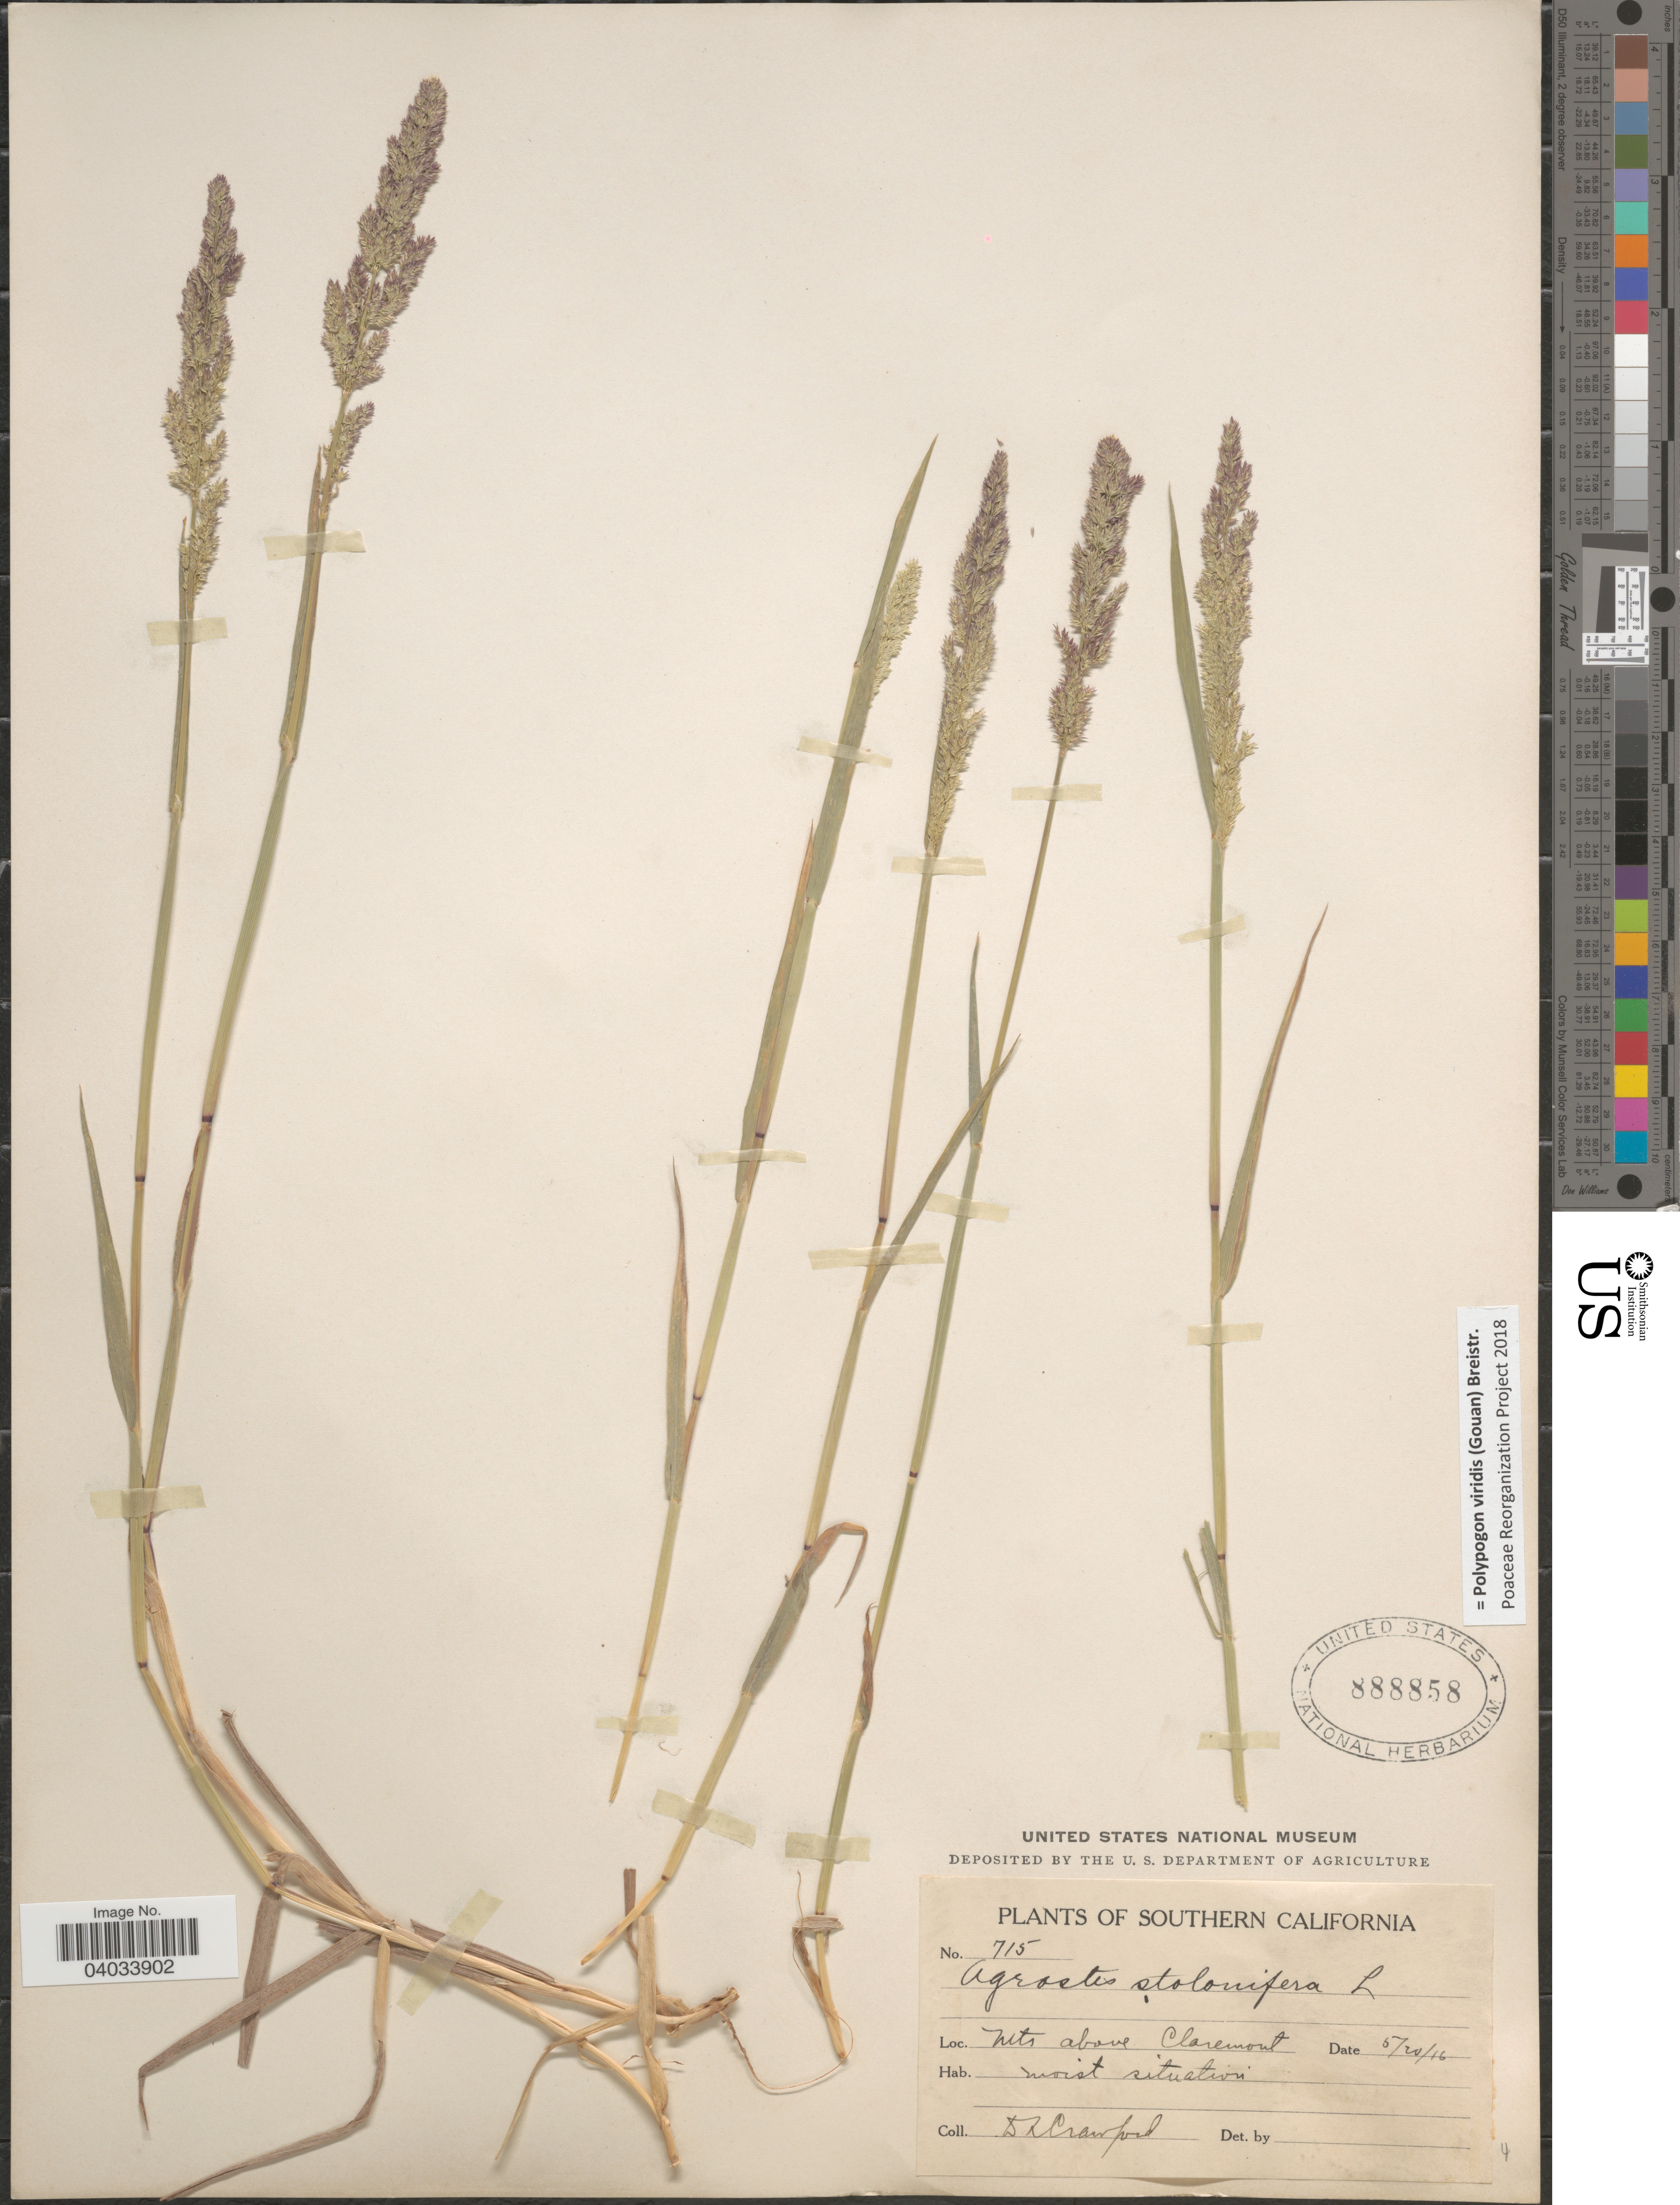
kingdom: Plantae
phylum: Tracheophyta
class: Liliopsida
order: Poales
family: Poaceae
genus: Polypogon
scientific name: Polypogon viridis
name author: (Gouan) Breistroffer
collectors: D. L. Crawford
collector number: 715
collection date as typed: Transcribed d/m/y: 20/5/16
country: United States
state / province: California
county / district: Los Angeles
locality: Southern California. Mts above Claremont.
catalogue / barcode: US 888858